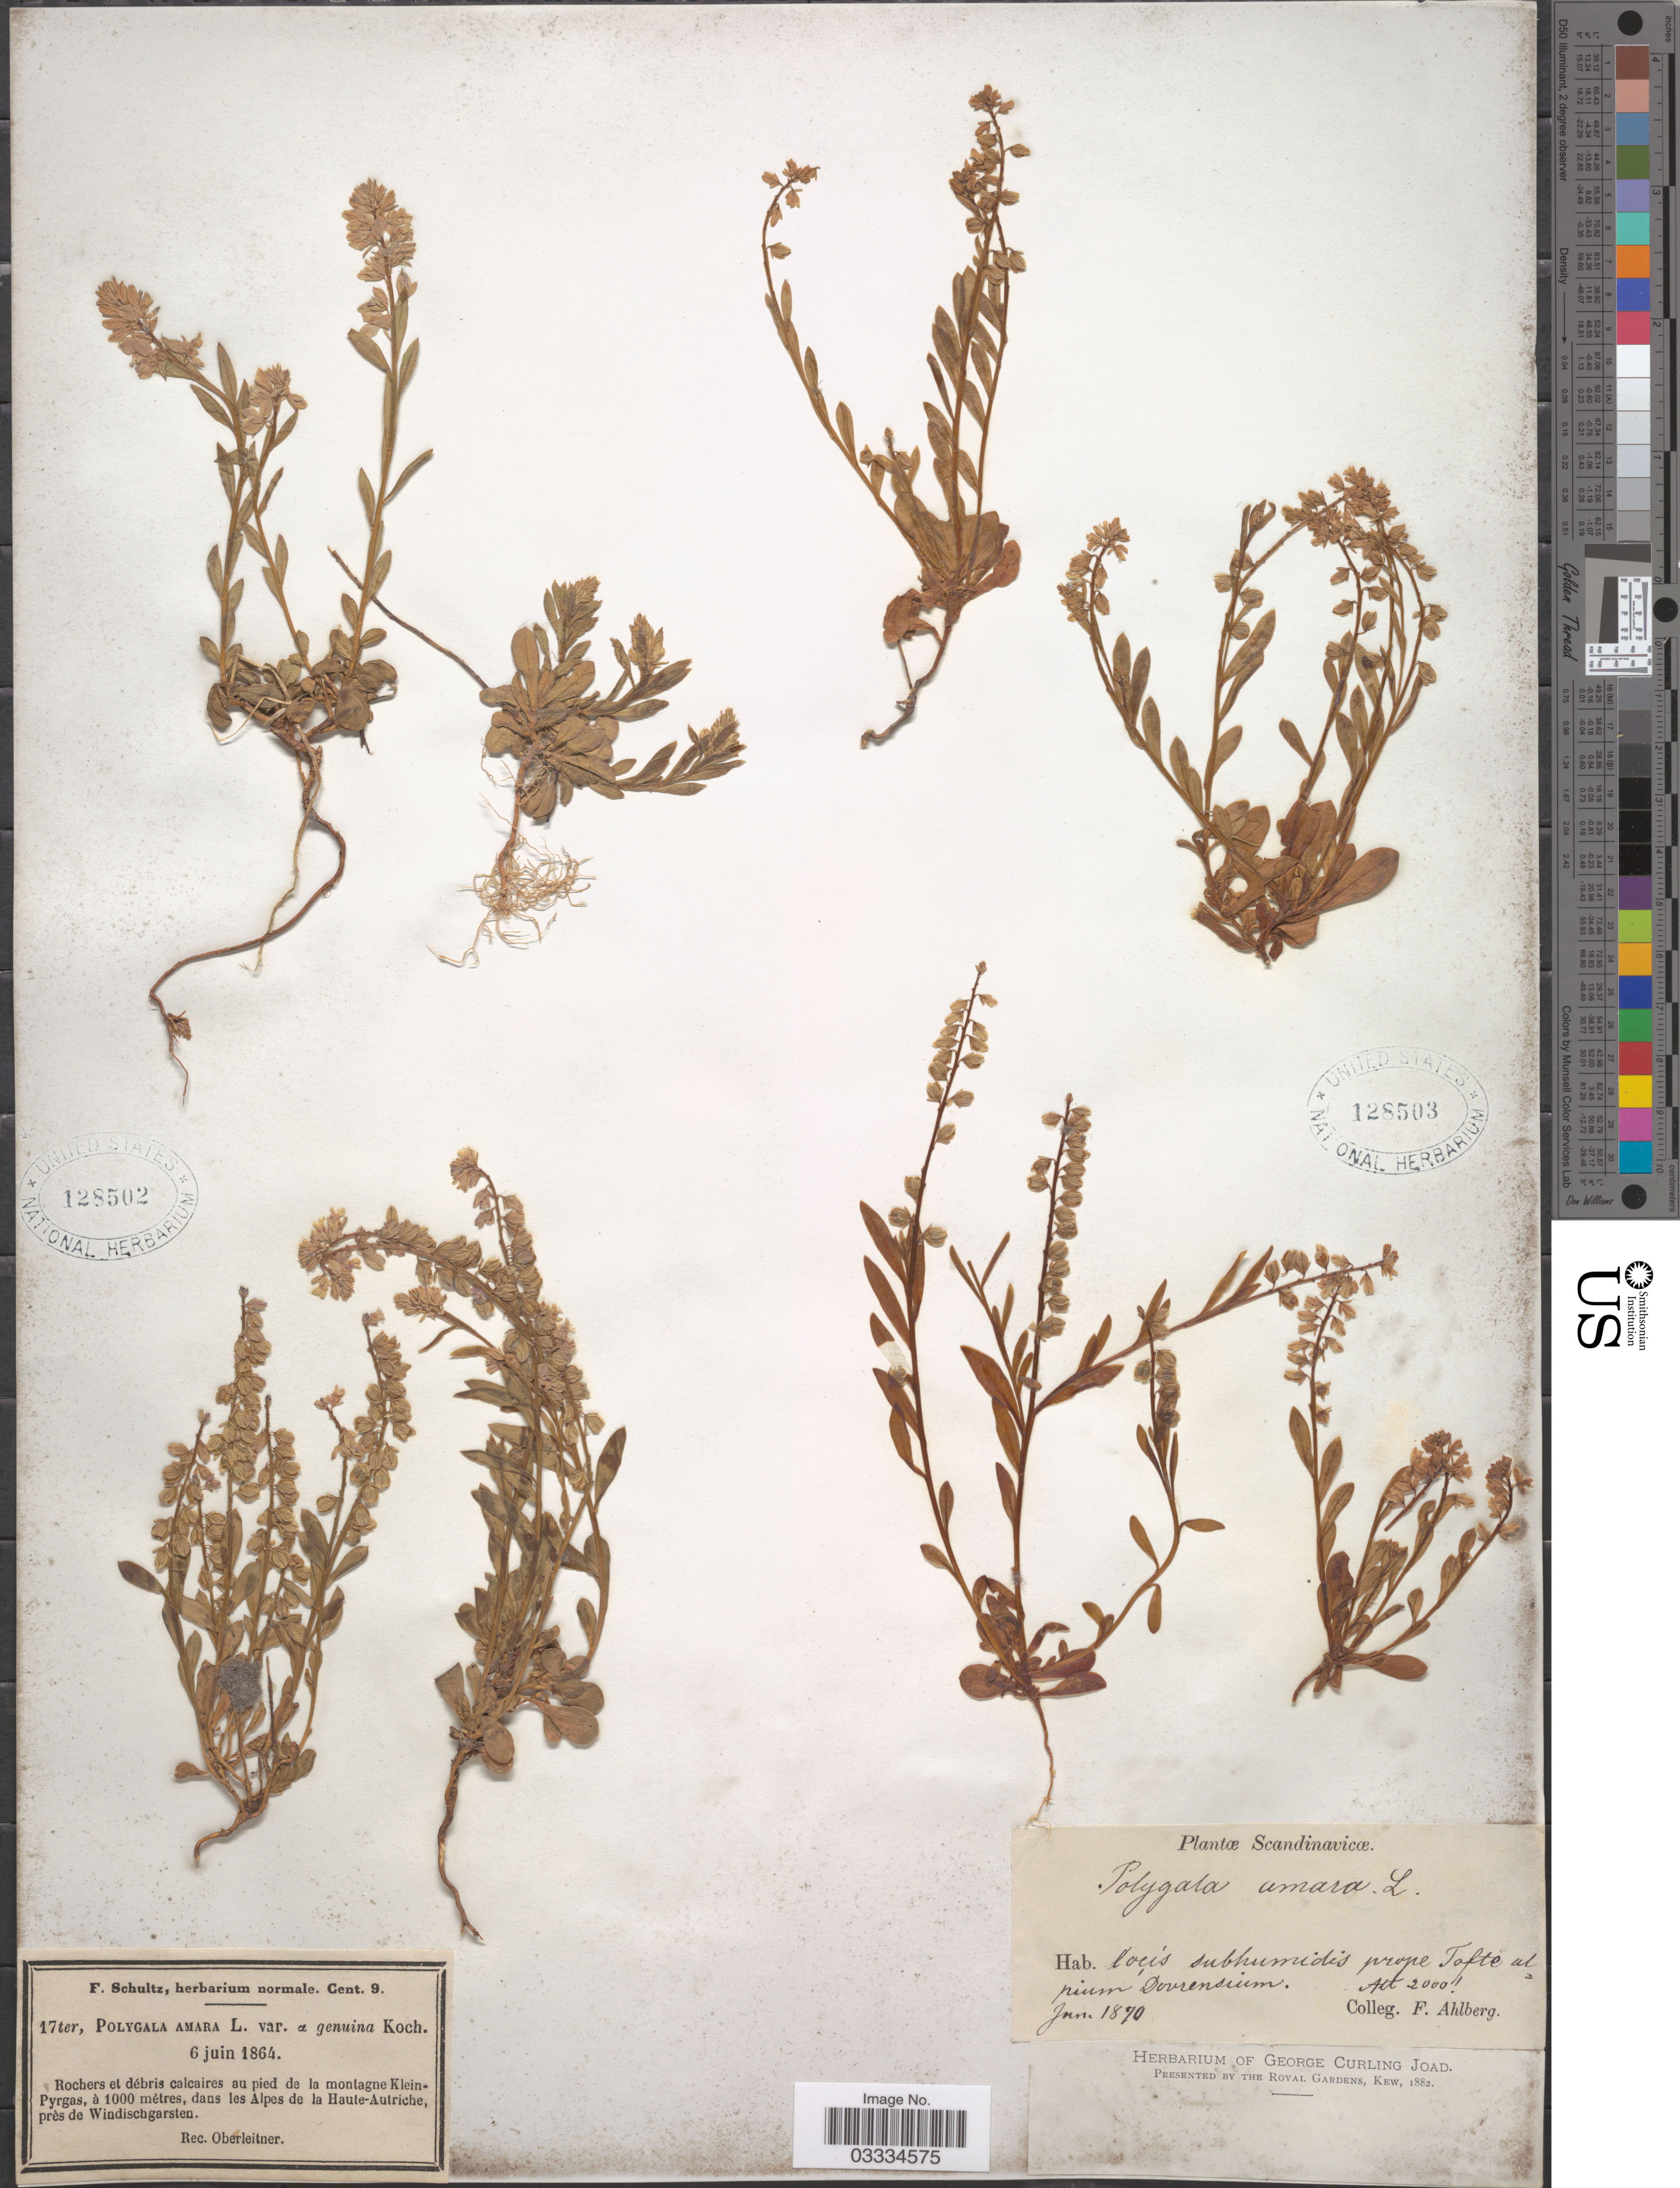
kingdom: Plantae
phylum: Tracheophyta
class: Magnoliopsida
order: Fabales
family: Polygalaceae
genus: Polygala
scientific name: Polygala amara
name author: L.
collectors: F. Ahlberg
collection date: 1870-06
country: Norway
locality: Scandinavicæ. Subhumidis prope Tofte al pium Dovrensium.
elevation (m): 610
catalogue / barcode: US 128503-2